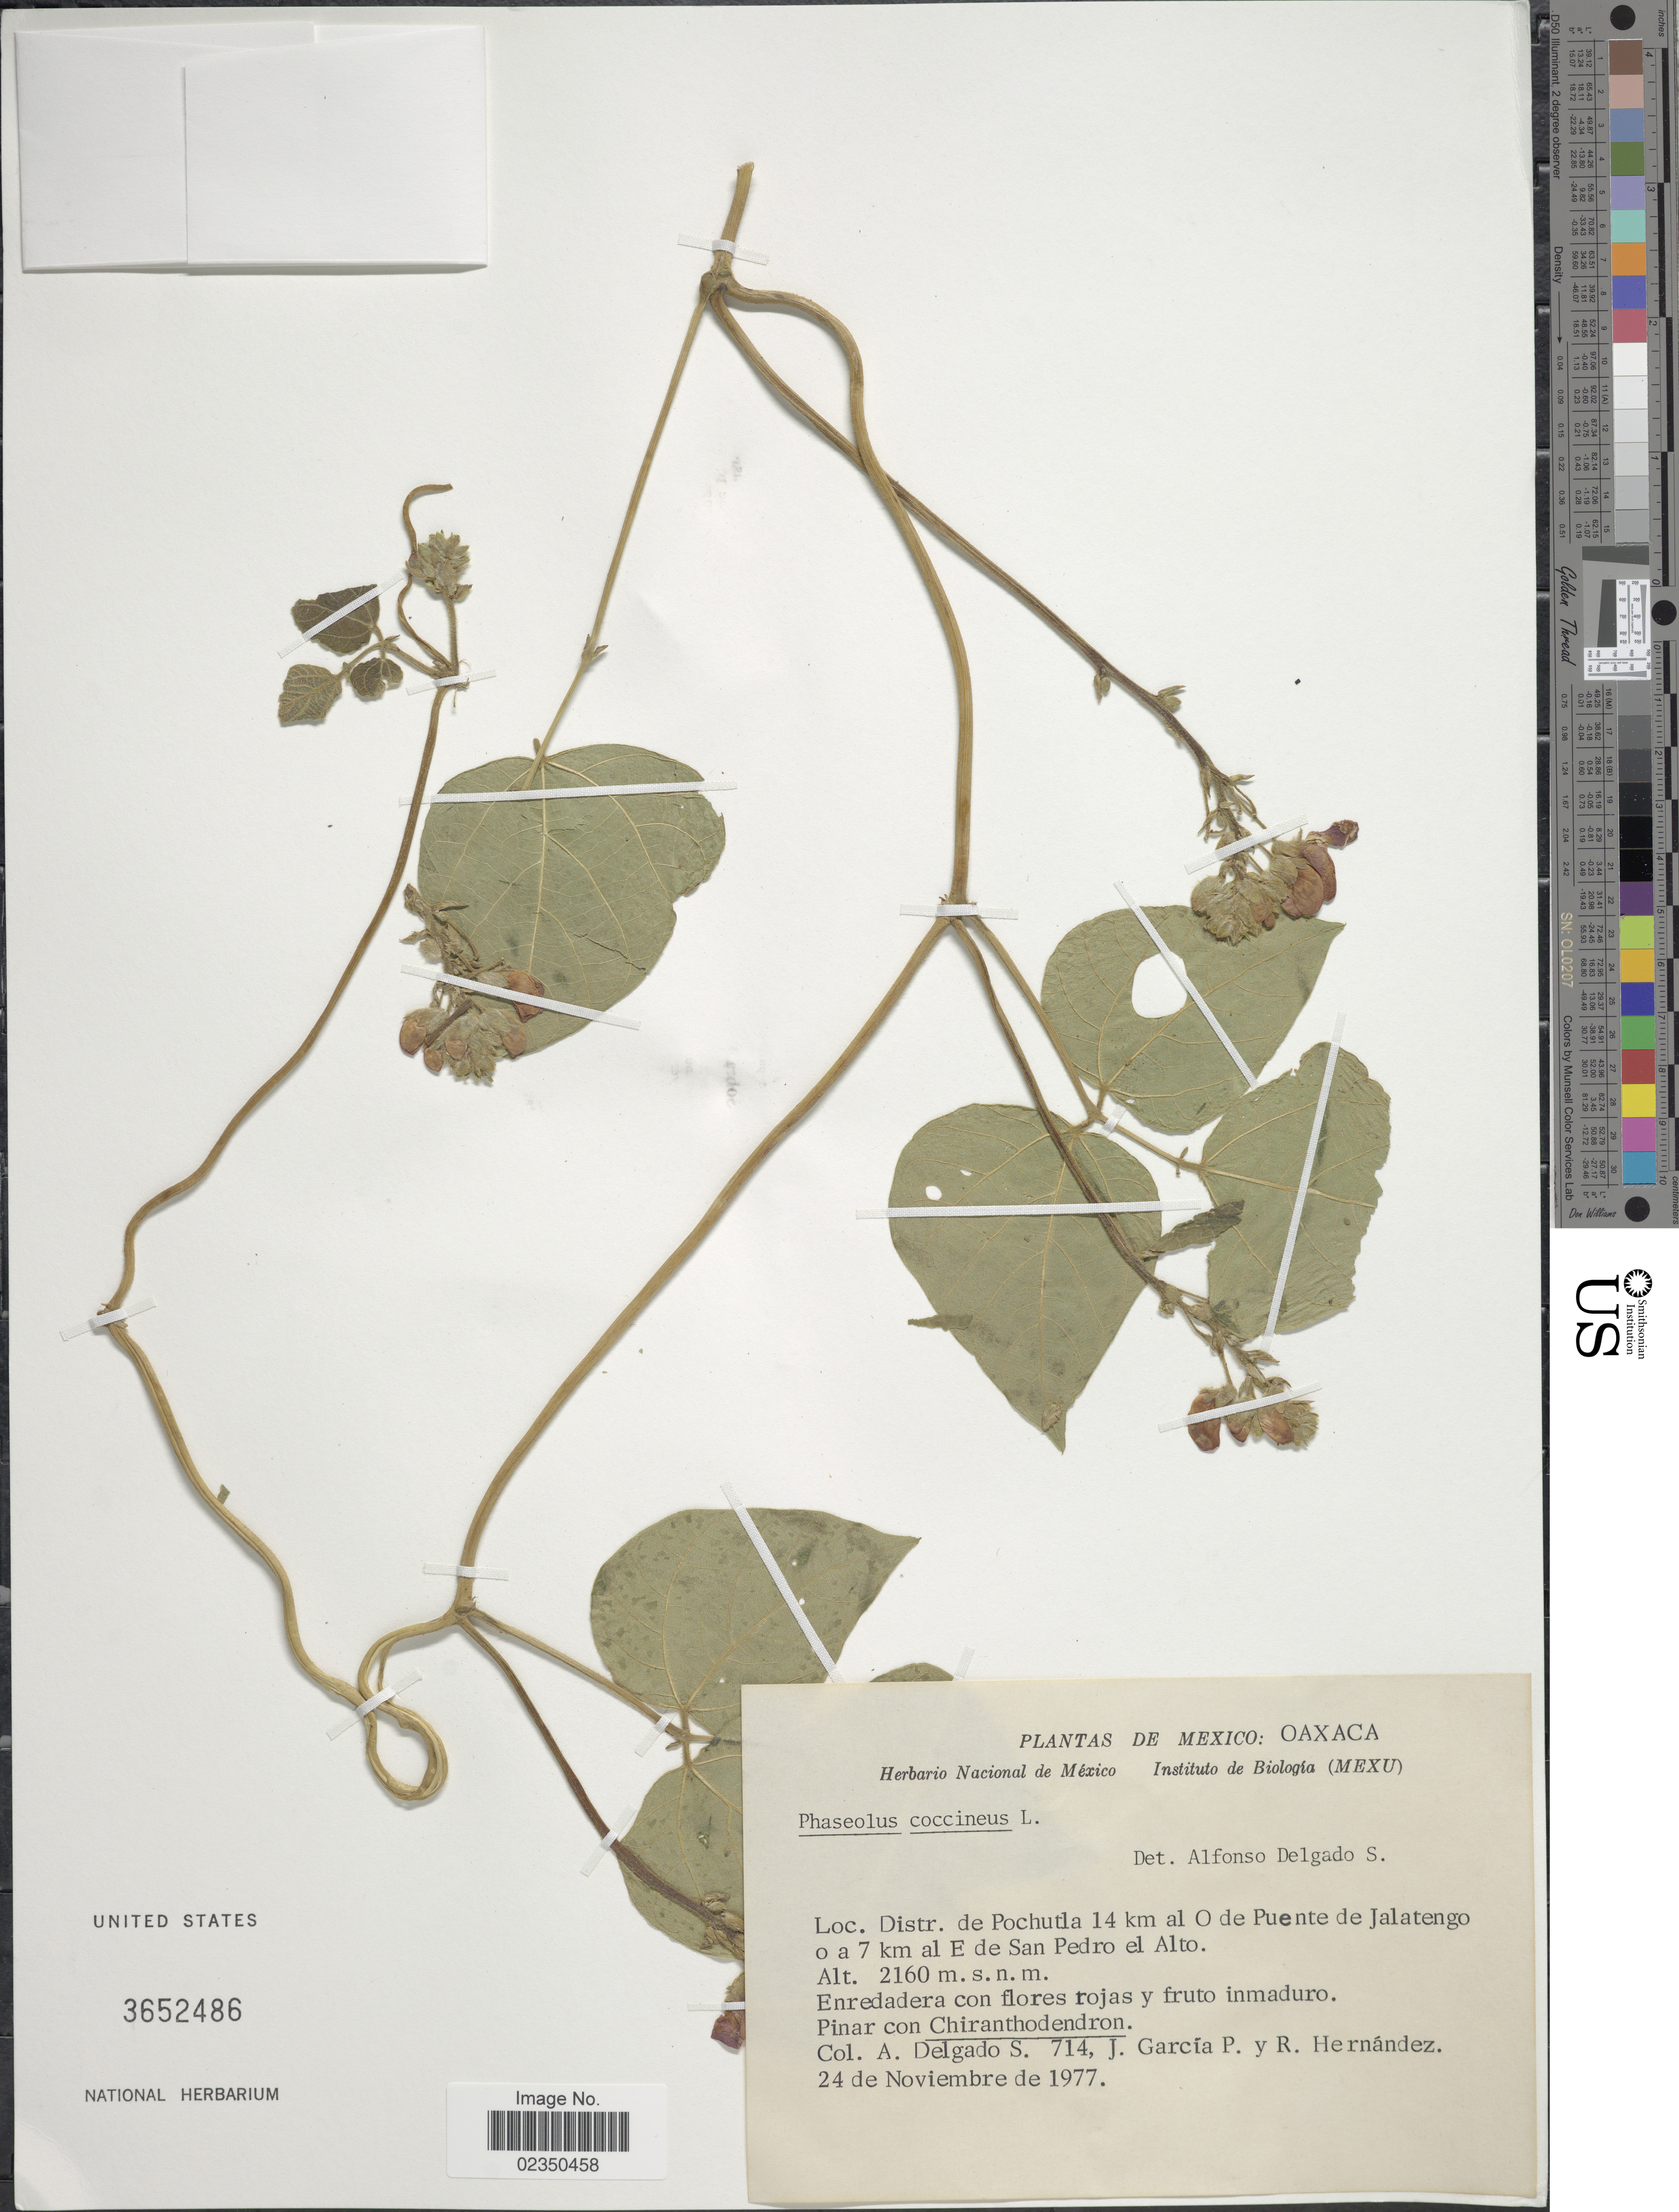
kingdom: Plantae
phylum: Tracheophyta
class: Magnoliopsida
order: Fabales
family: Fabaceae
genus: Phaseolus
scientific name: Phaseolus coccineus var. coccineus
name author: L.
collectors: A. Delgado S., J. García-P. & R. Hernández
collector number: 714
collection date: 1977-11-24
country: Mexico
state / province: Oaxaca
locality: Distr. de Pochutla, 19 km al O de Puent de Jalatengo o a 7 km al E de San Pedro el Alto.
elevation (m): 2160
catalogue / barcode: US 3652486